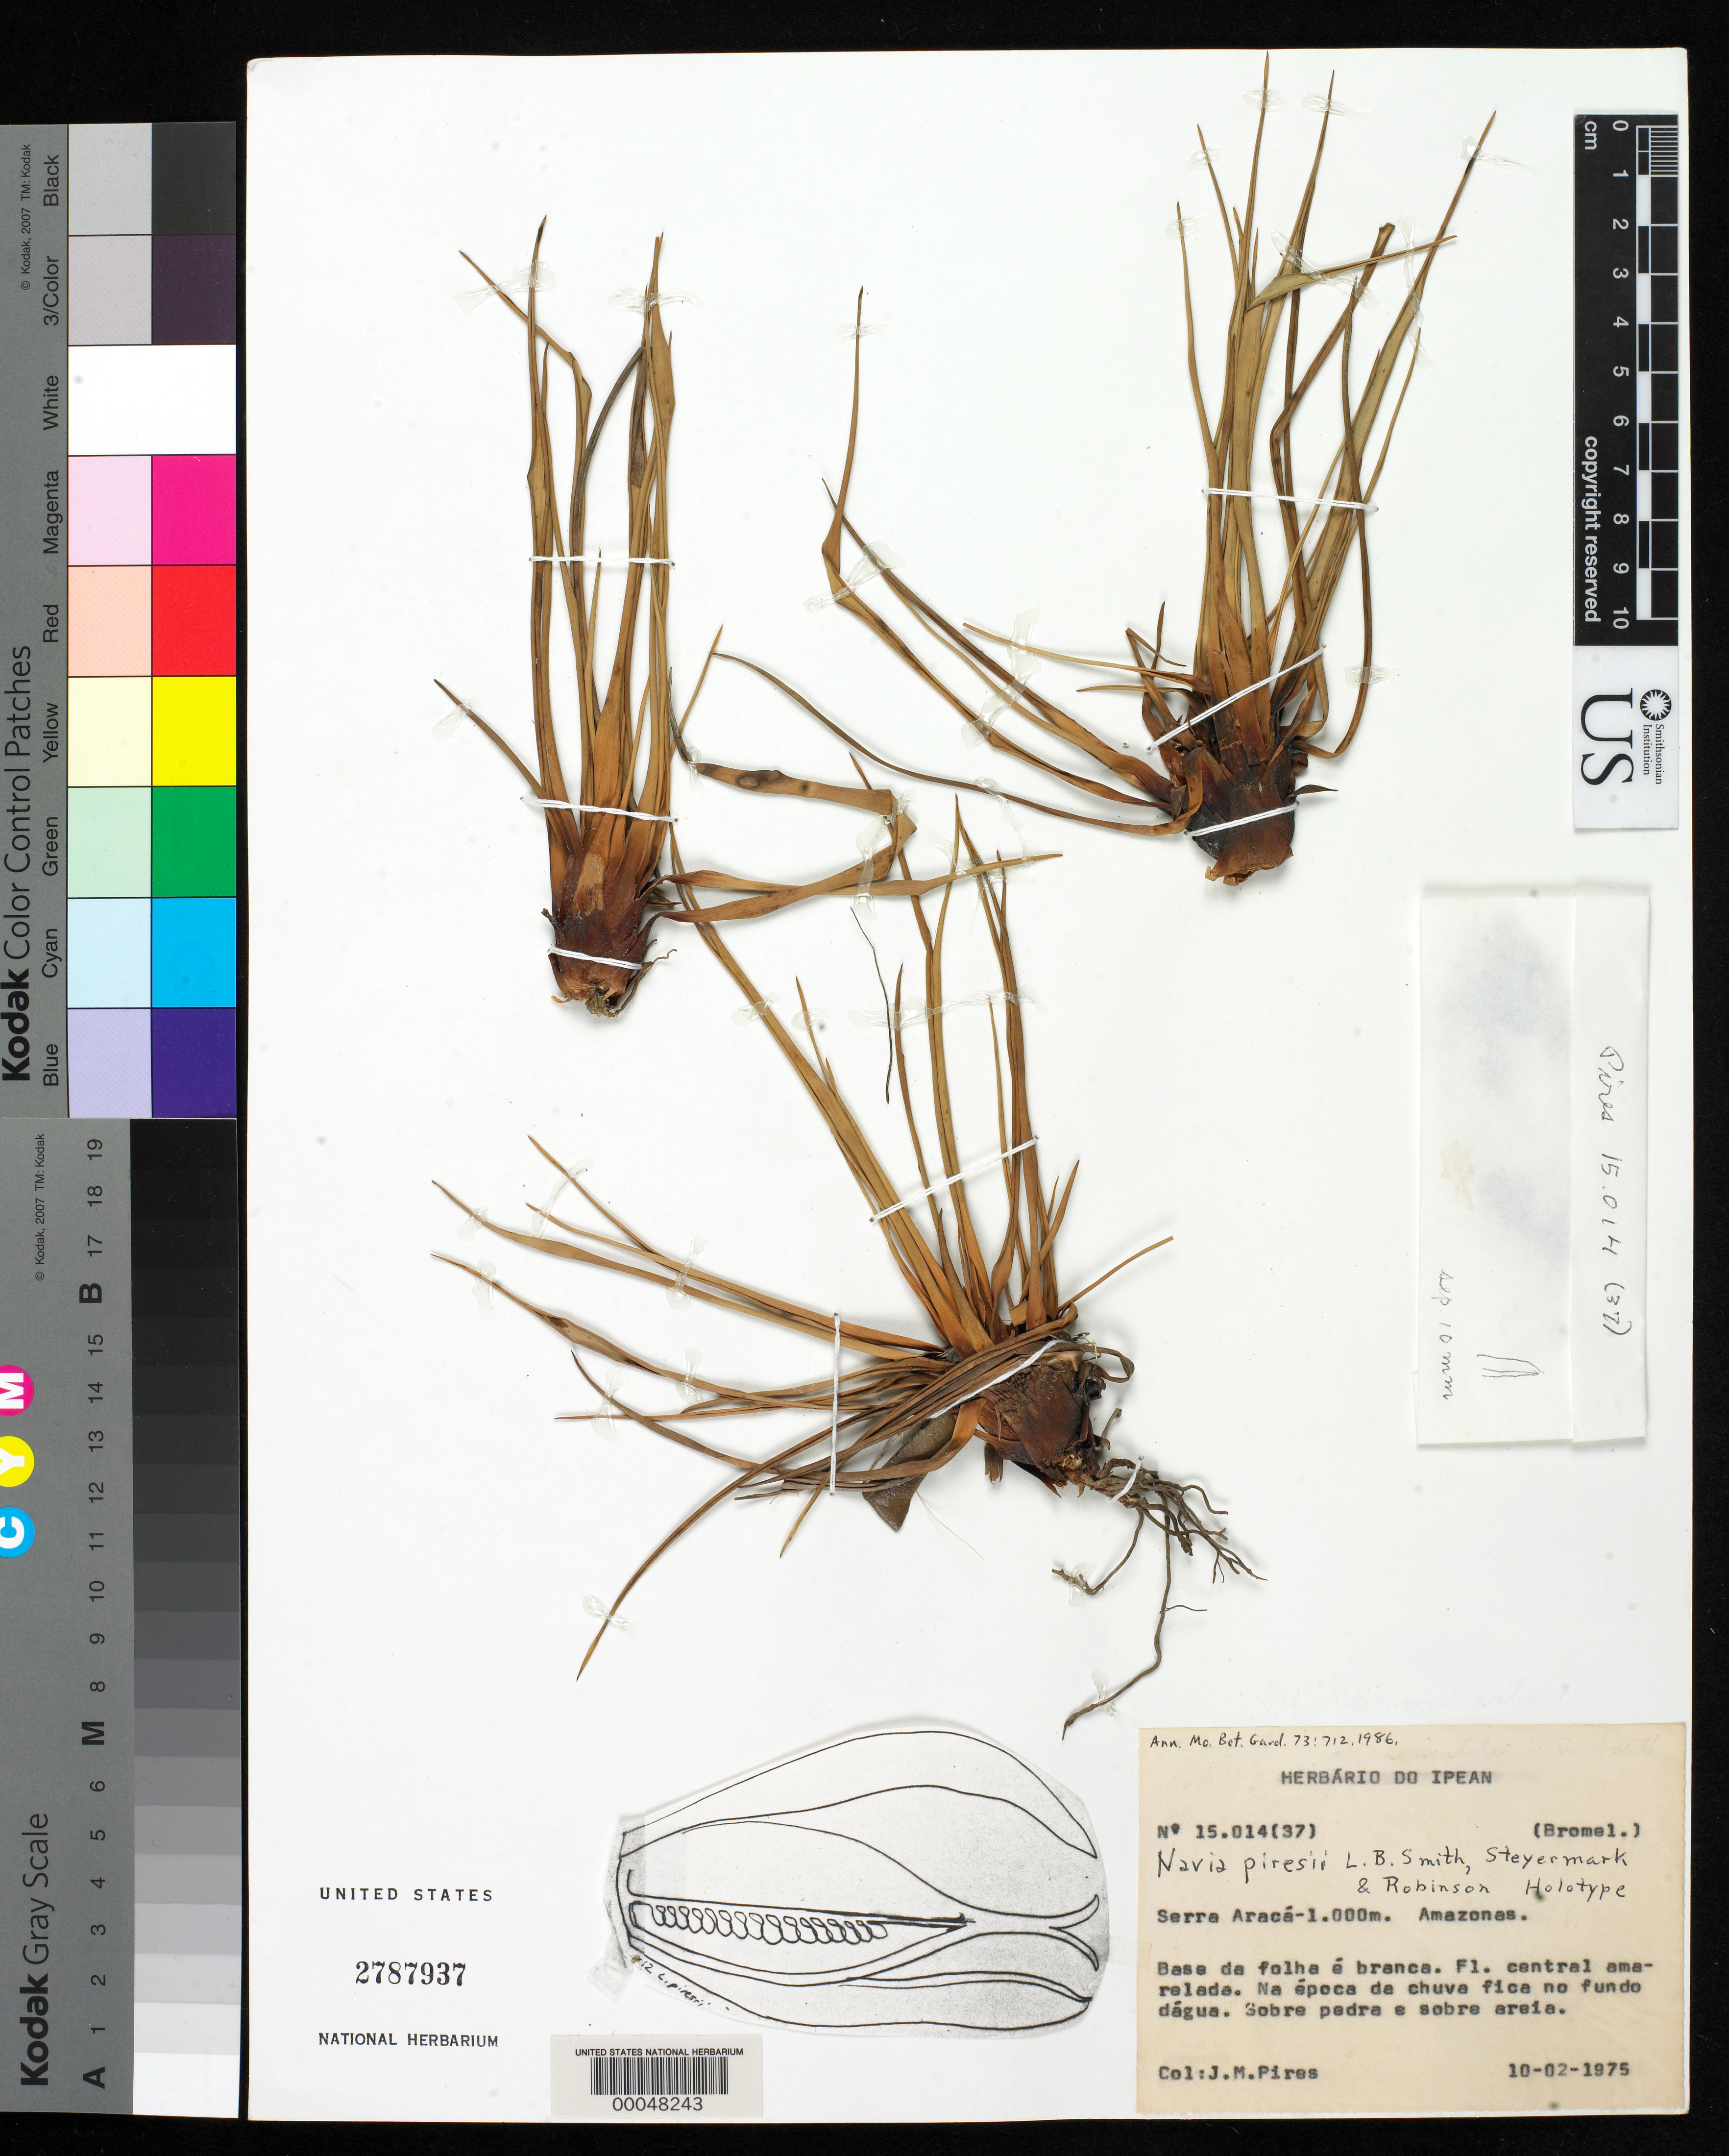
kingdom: Plantae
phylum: Tracheophyta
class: Liliopsida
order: Poales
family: Bromeliaceae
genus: Navia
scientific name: Navia piresii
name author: L.B. Sm.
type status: Holotype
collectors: J. M. Pires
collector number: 15.014(37)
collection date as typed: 10 Feb 1975 or 02 Oct 1975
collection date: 1975-02-10 or 1975-10-02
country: Venezuela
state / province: Amazonas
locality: Serra Araca.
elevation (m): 1000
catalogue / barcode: US 2787937